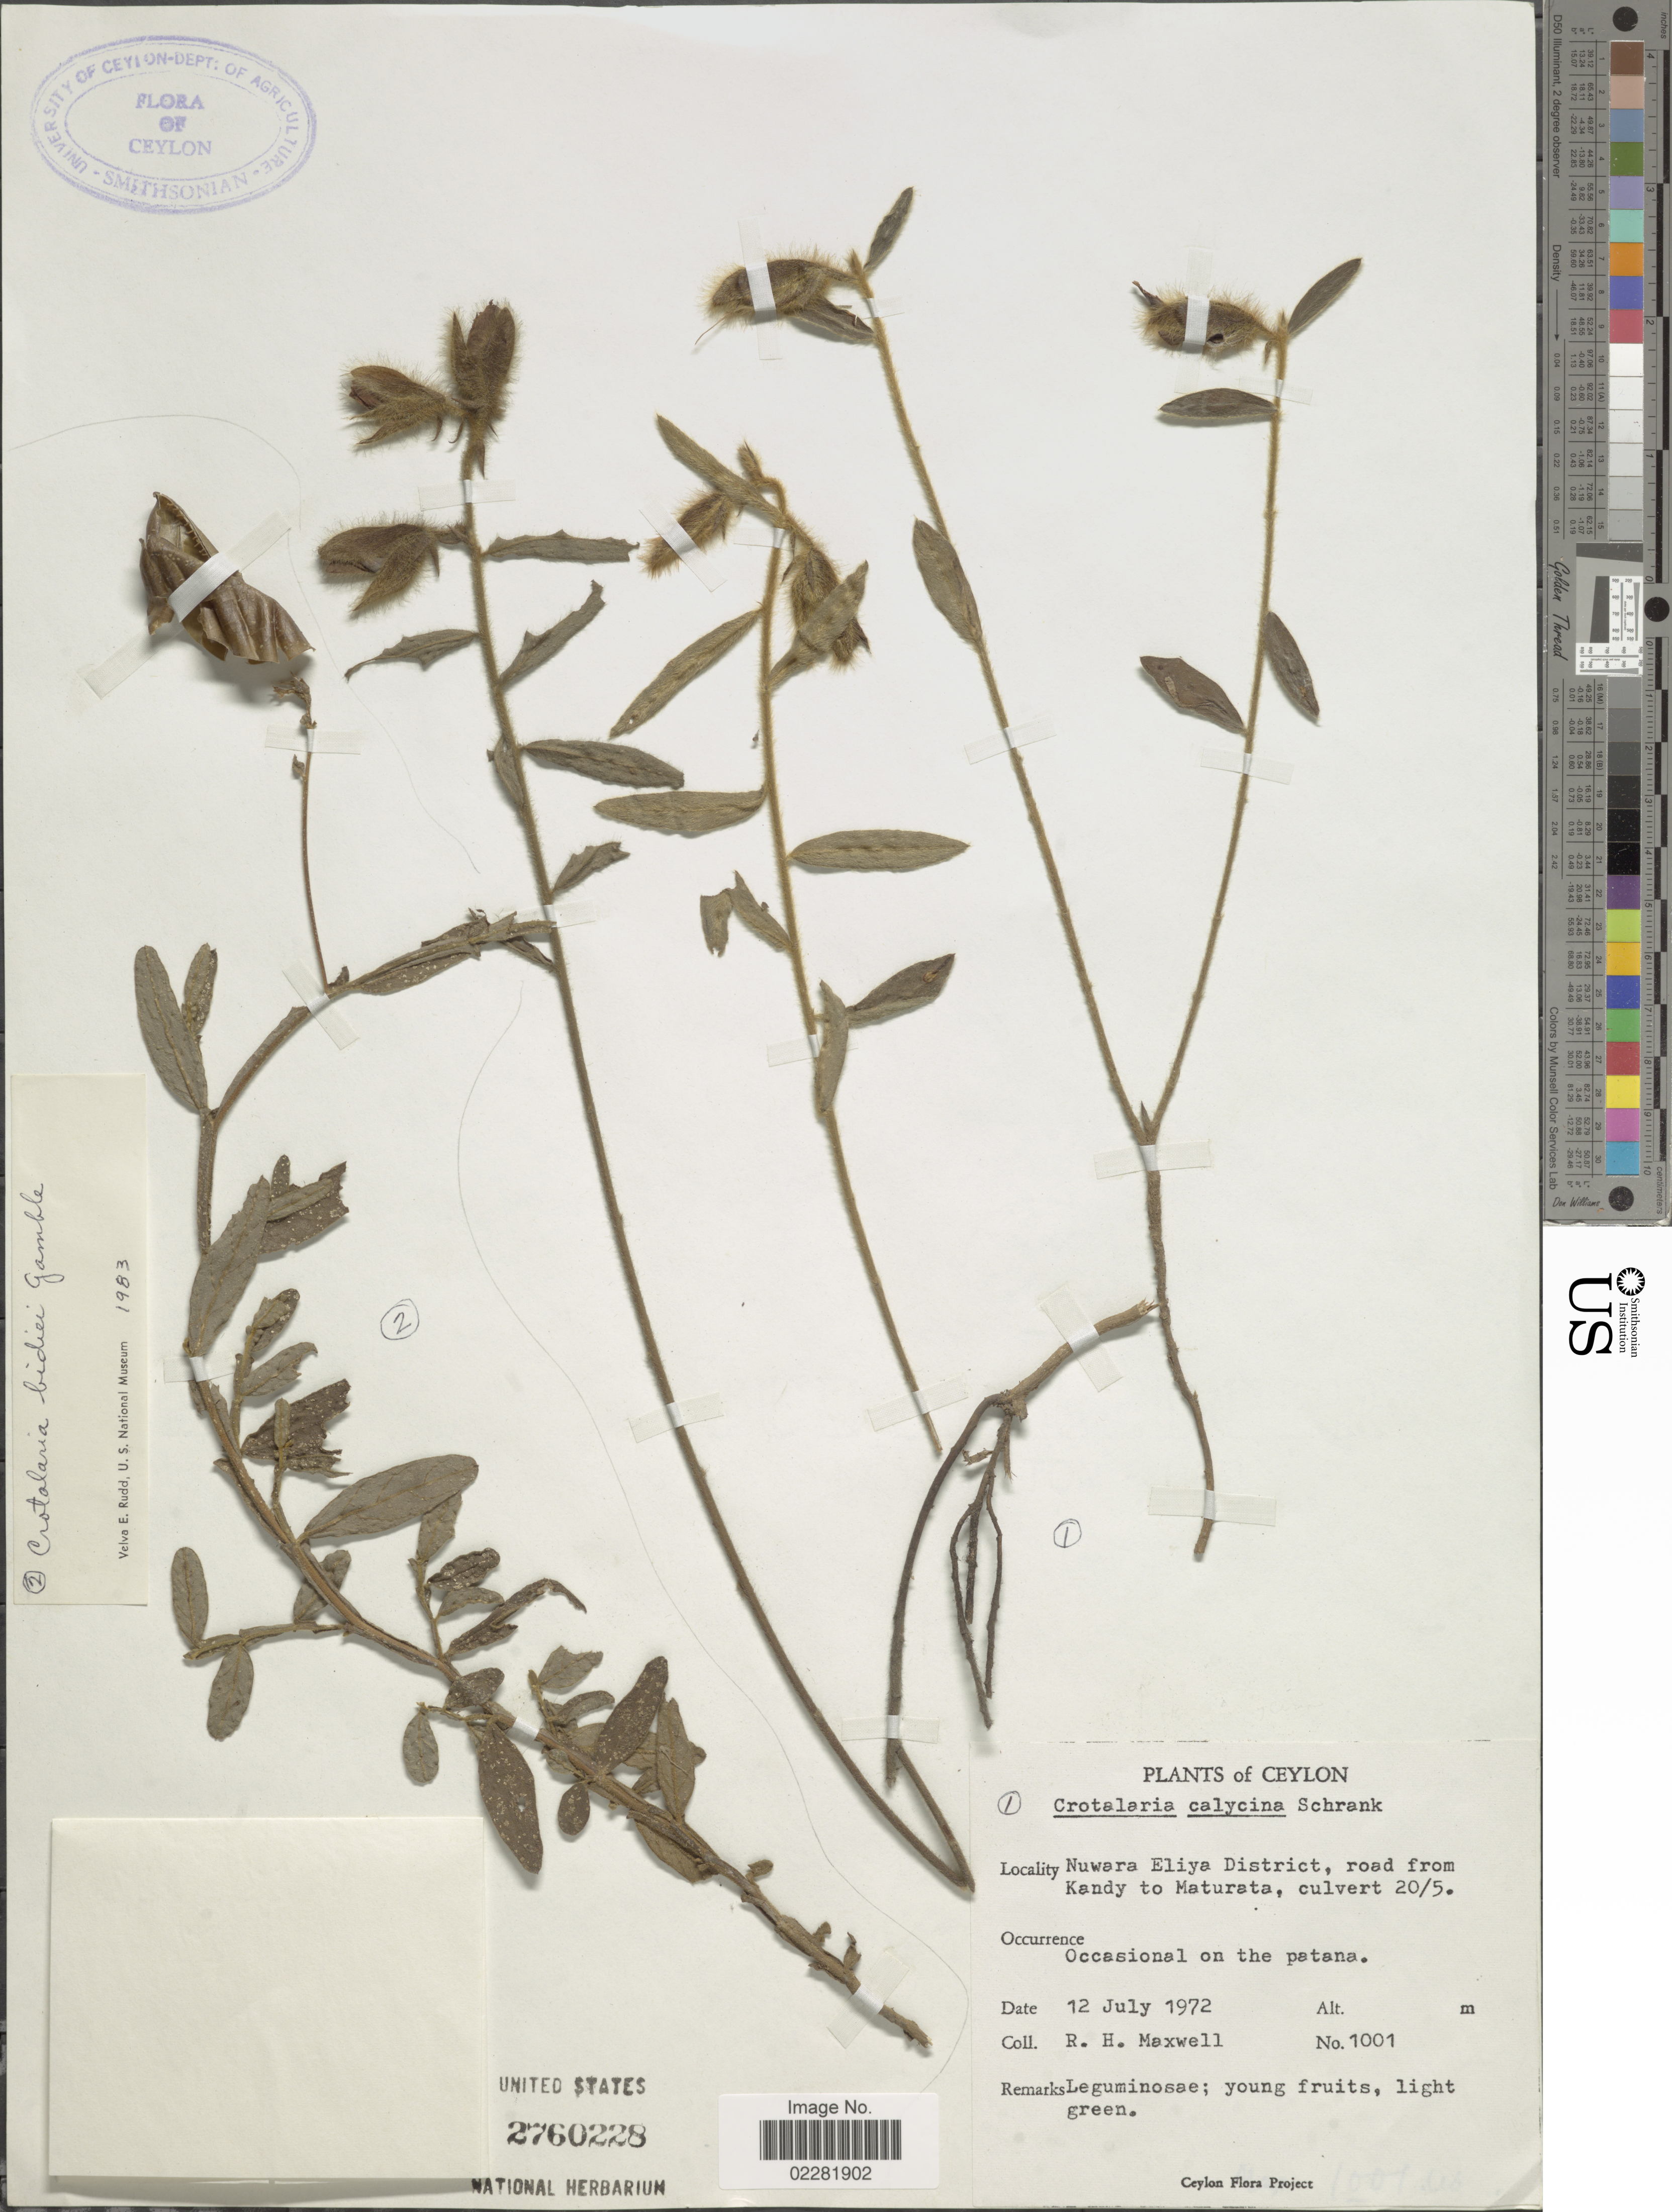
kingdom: Plantae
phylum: Tracheophyta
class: Magnoliopsida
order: Fabales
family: Fabaceae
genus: Crotalaria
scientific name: Crotalaria calycina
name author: Schrank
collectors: R. Maxwell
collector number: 1001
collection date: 1972-07-12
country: Sri Lanka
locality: Ceylon, Nuwara Eliya District, road from Kandy to Maturata, culvert 20/5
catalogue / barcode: US 2760228